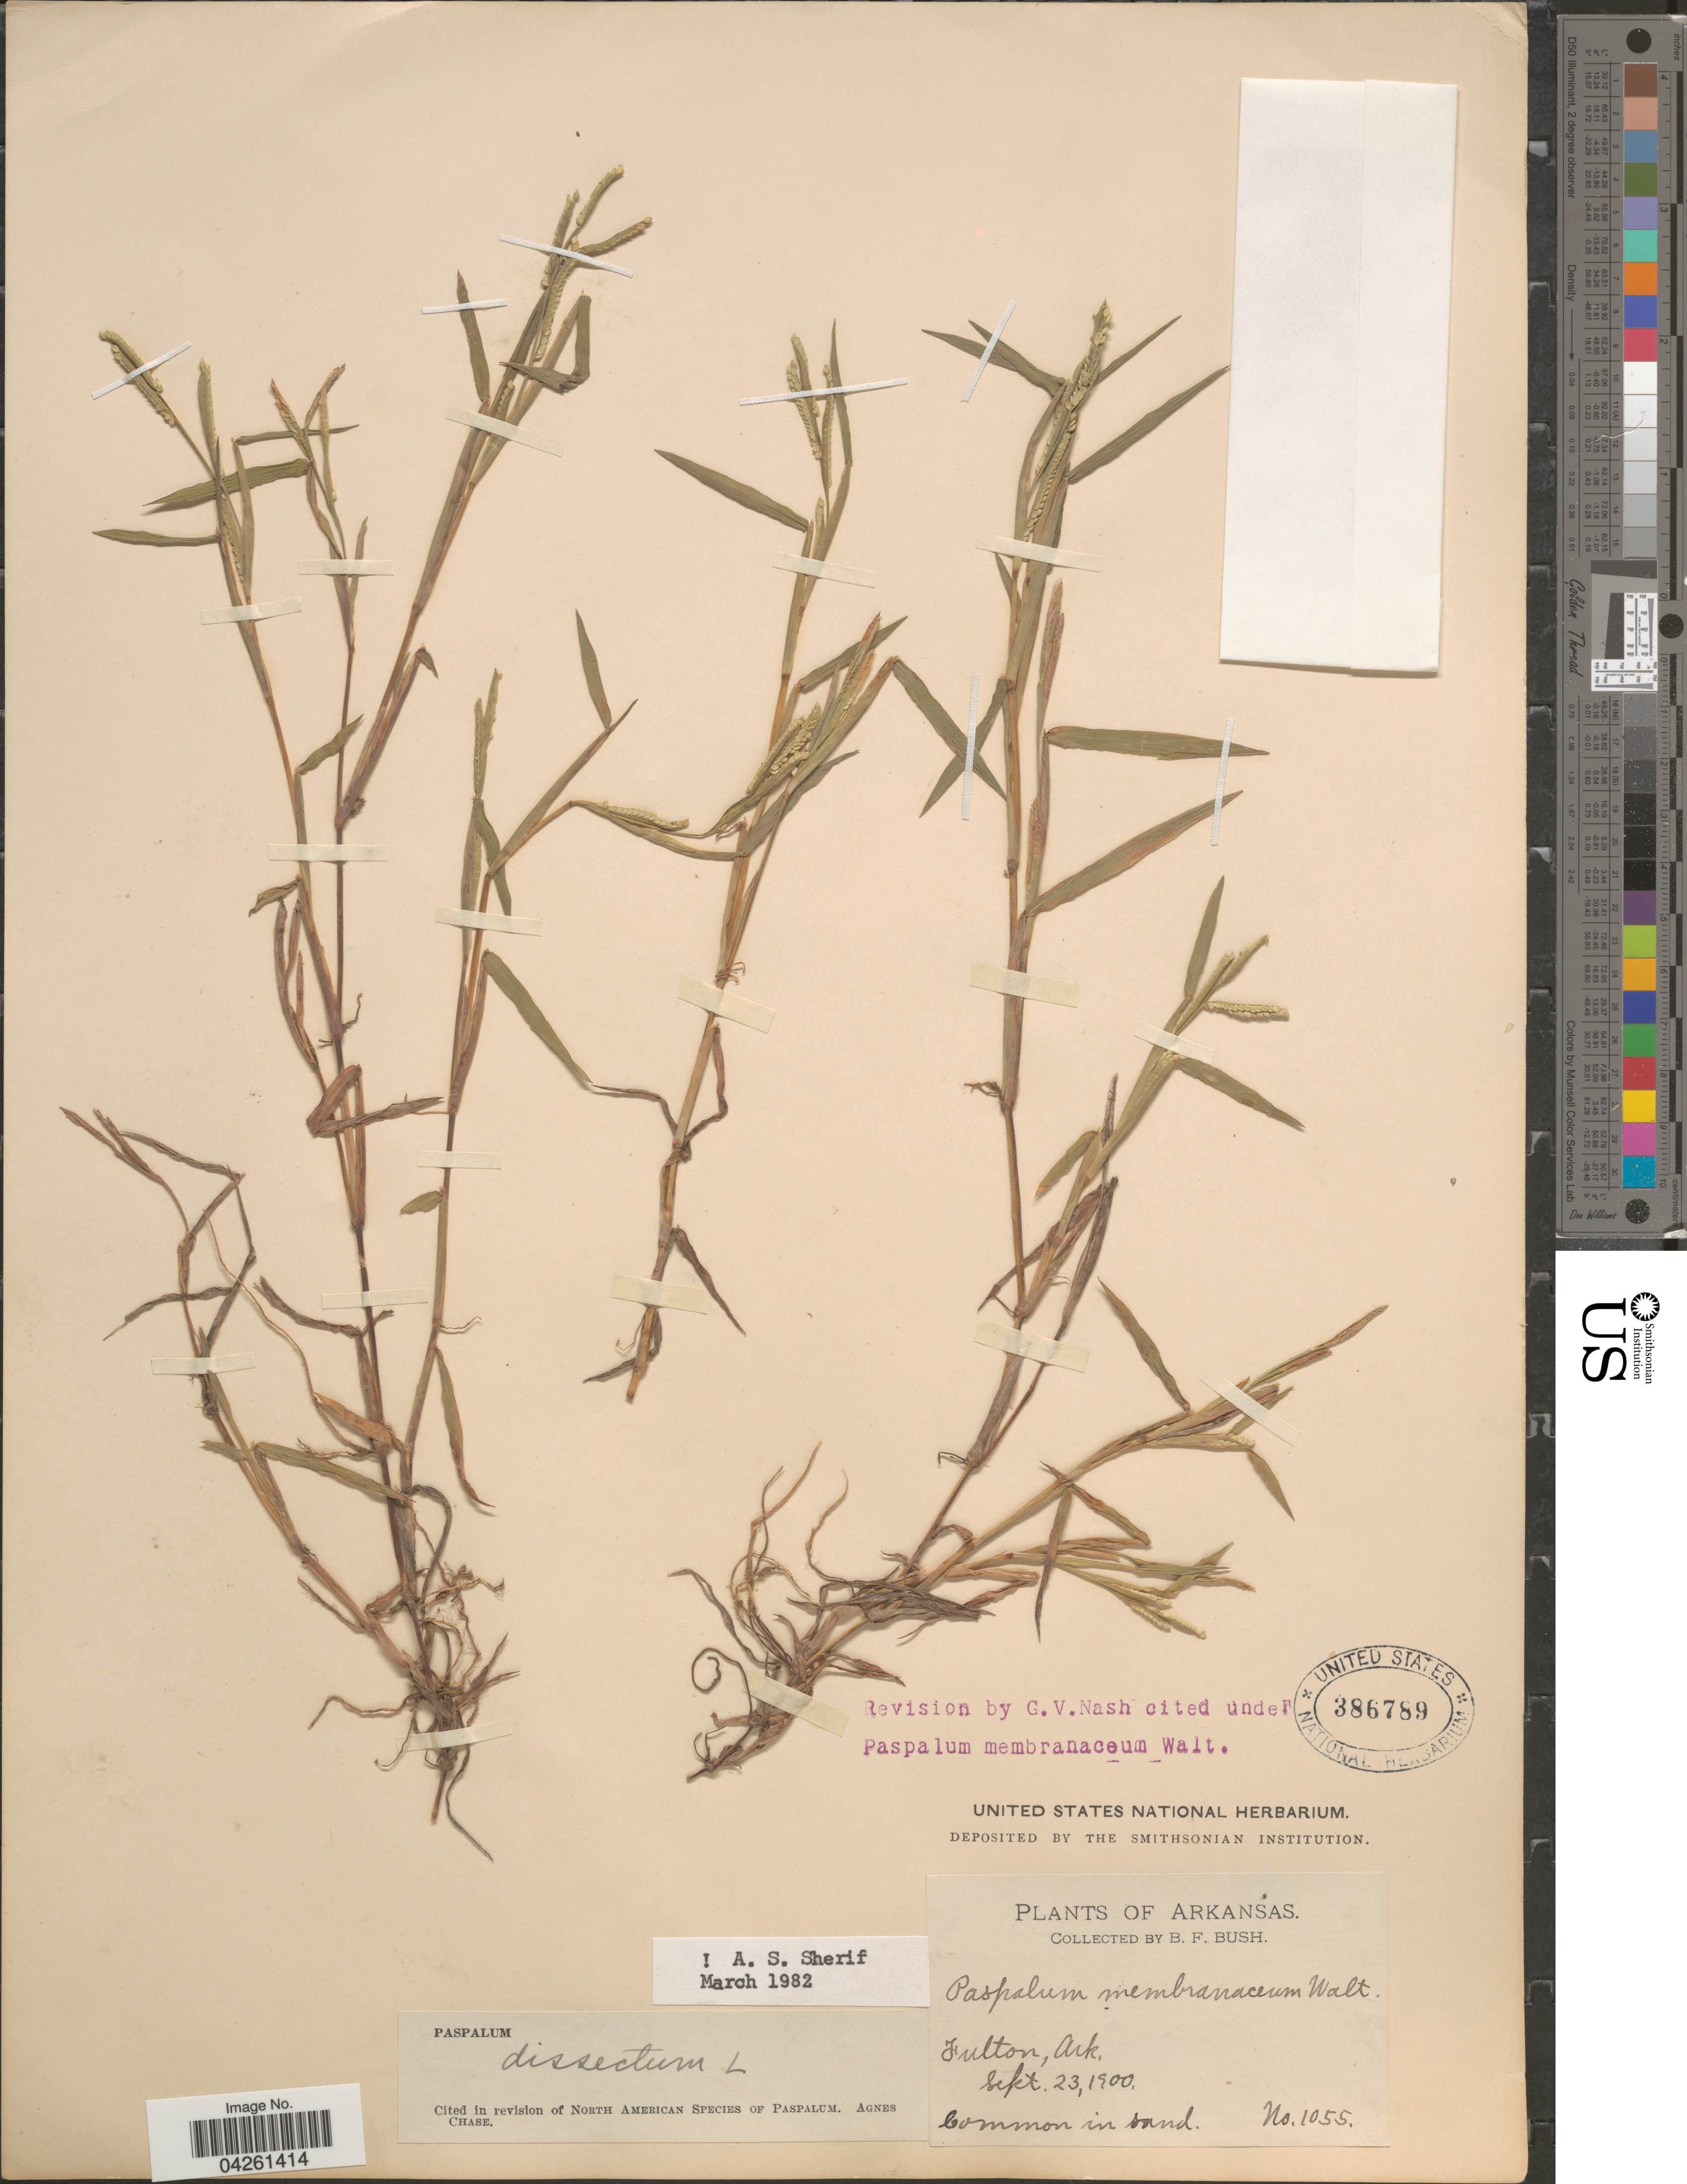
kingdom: Plantae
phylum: Tracheophyta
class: Liliopsida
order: Poales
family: Poaceae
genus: Paspalum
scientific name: Paspalum dissectum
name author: (L.) L.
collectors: B. F. Bush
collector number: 1055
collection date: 1900-09-23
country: United States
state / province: Arkansas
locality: Fulton.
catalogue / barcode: US 386789